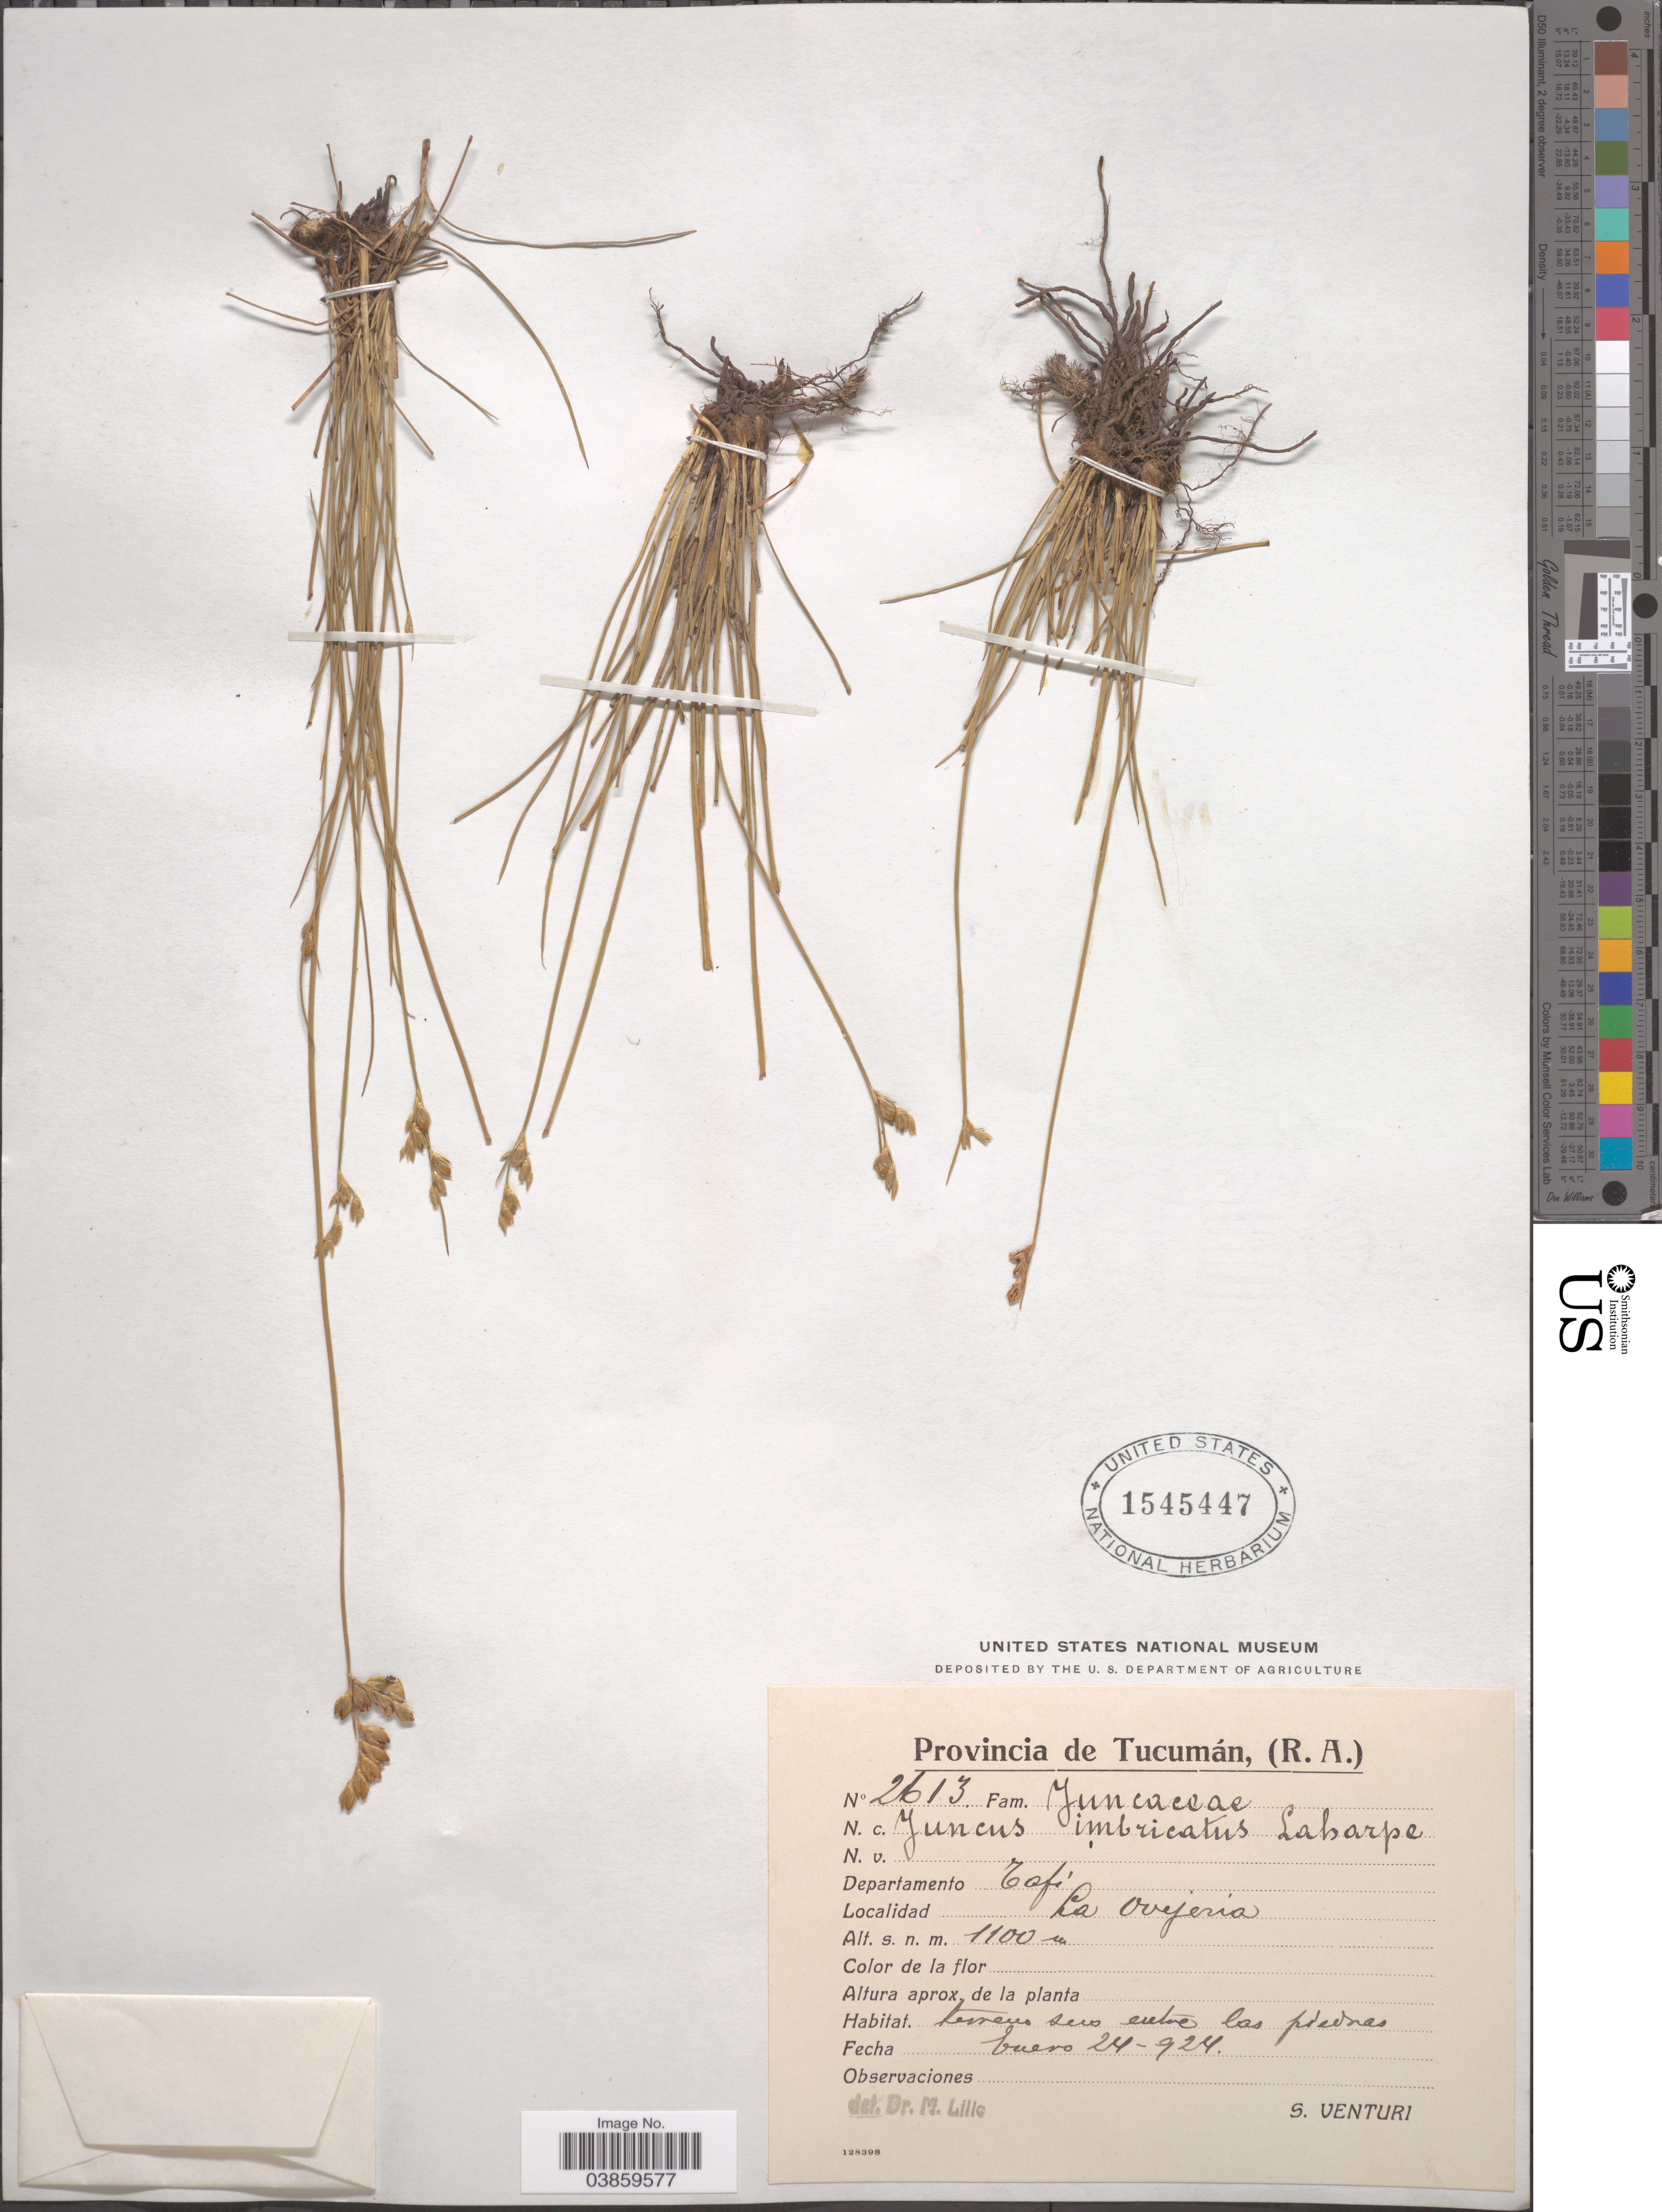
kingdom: Plantae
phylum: Tracheophyta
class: Liliopsida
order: Poales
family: Juncaceae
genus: Juncus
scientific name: Juncus imbricatus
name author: Laharpe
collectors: S. Venturi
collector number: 2613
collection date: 1924-01-24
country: Argentina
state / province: Tucuman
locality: Departamento Tafi. La Ovejeria.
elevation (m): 1100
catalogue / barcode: US 1545447